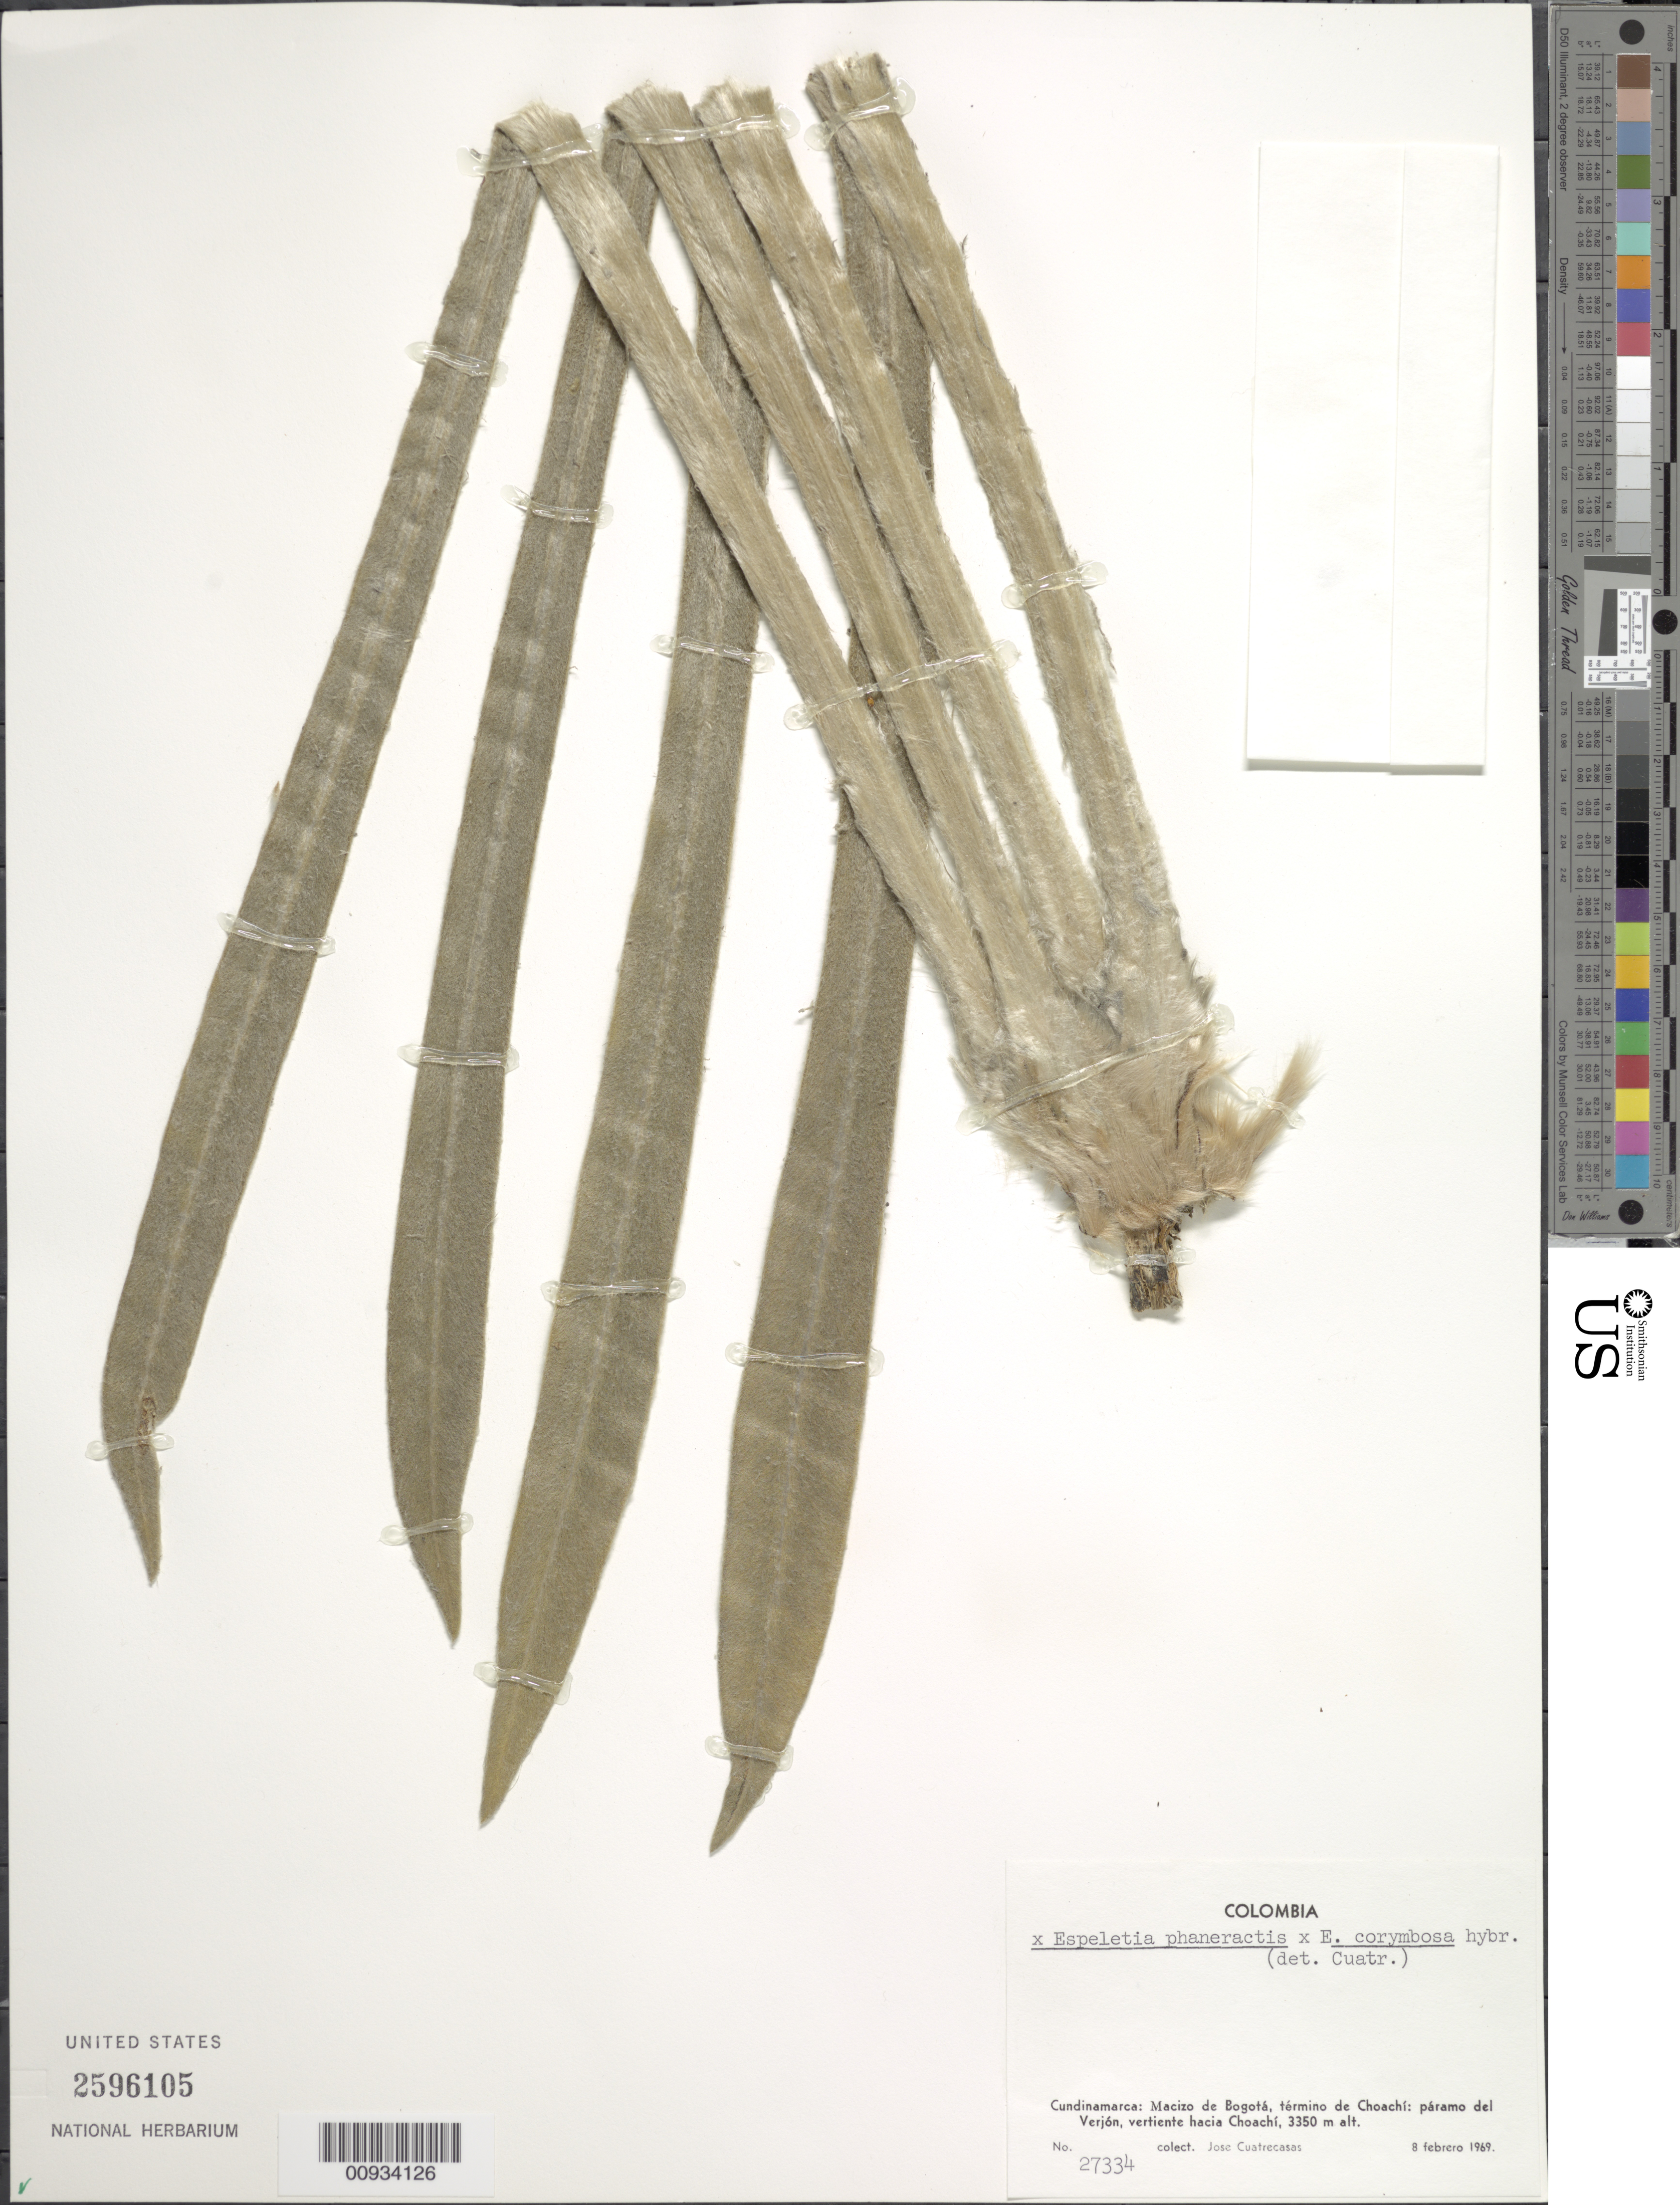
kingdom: Plantae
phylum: Tracheophyta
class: Magnoliopsida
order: Asterales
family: Asteraceae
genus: Espeletiopsis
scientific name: Espeletiopsis bogotensis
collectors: J. Cuatrecasas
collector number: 27334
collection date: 1969-02-08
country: Colombia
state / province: Cundinamarca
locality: Macizo de Bogota, termino de Choachi, paramo del Verjon, vertiente hacia Choachi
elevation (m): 3350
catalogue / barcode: US 2596105